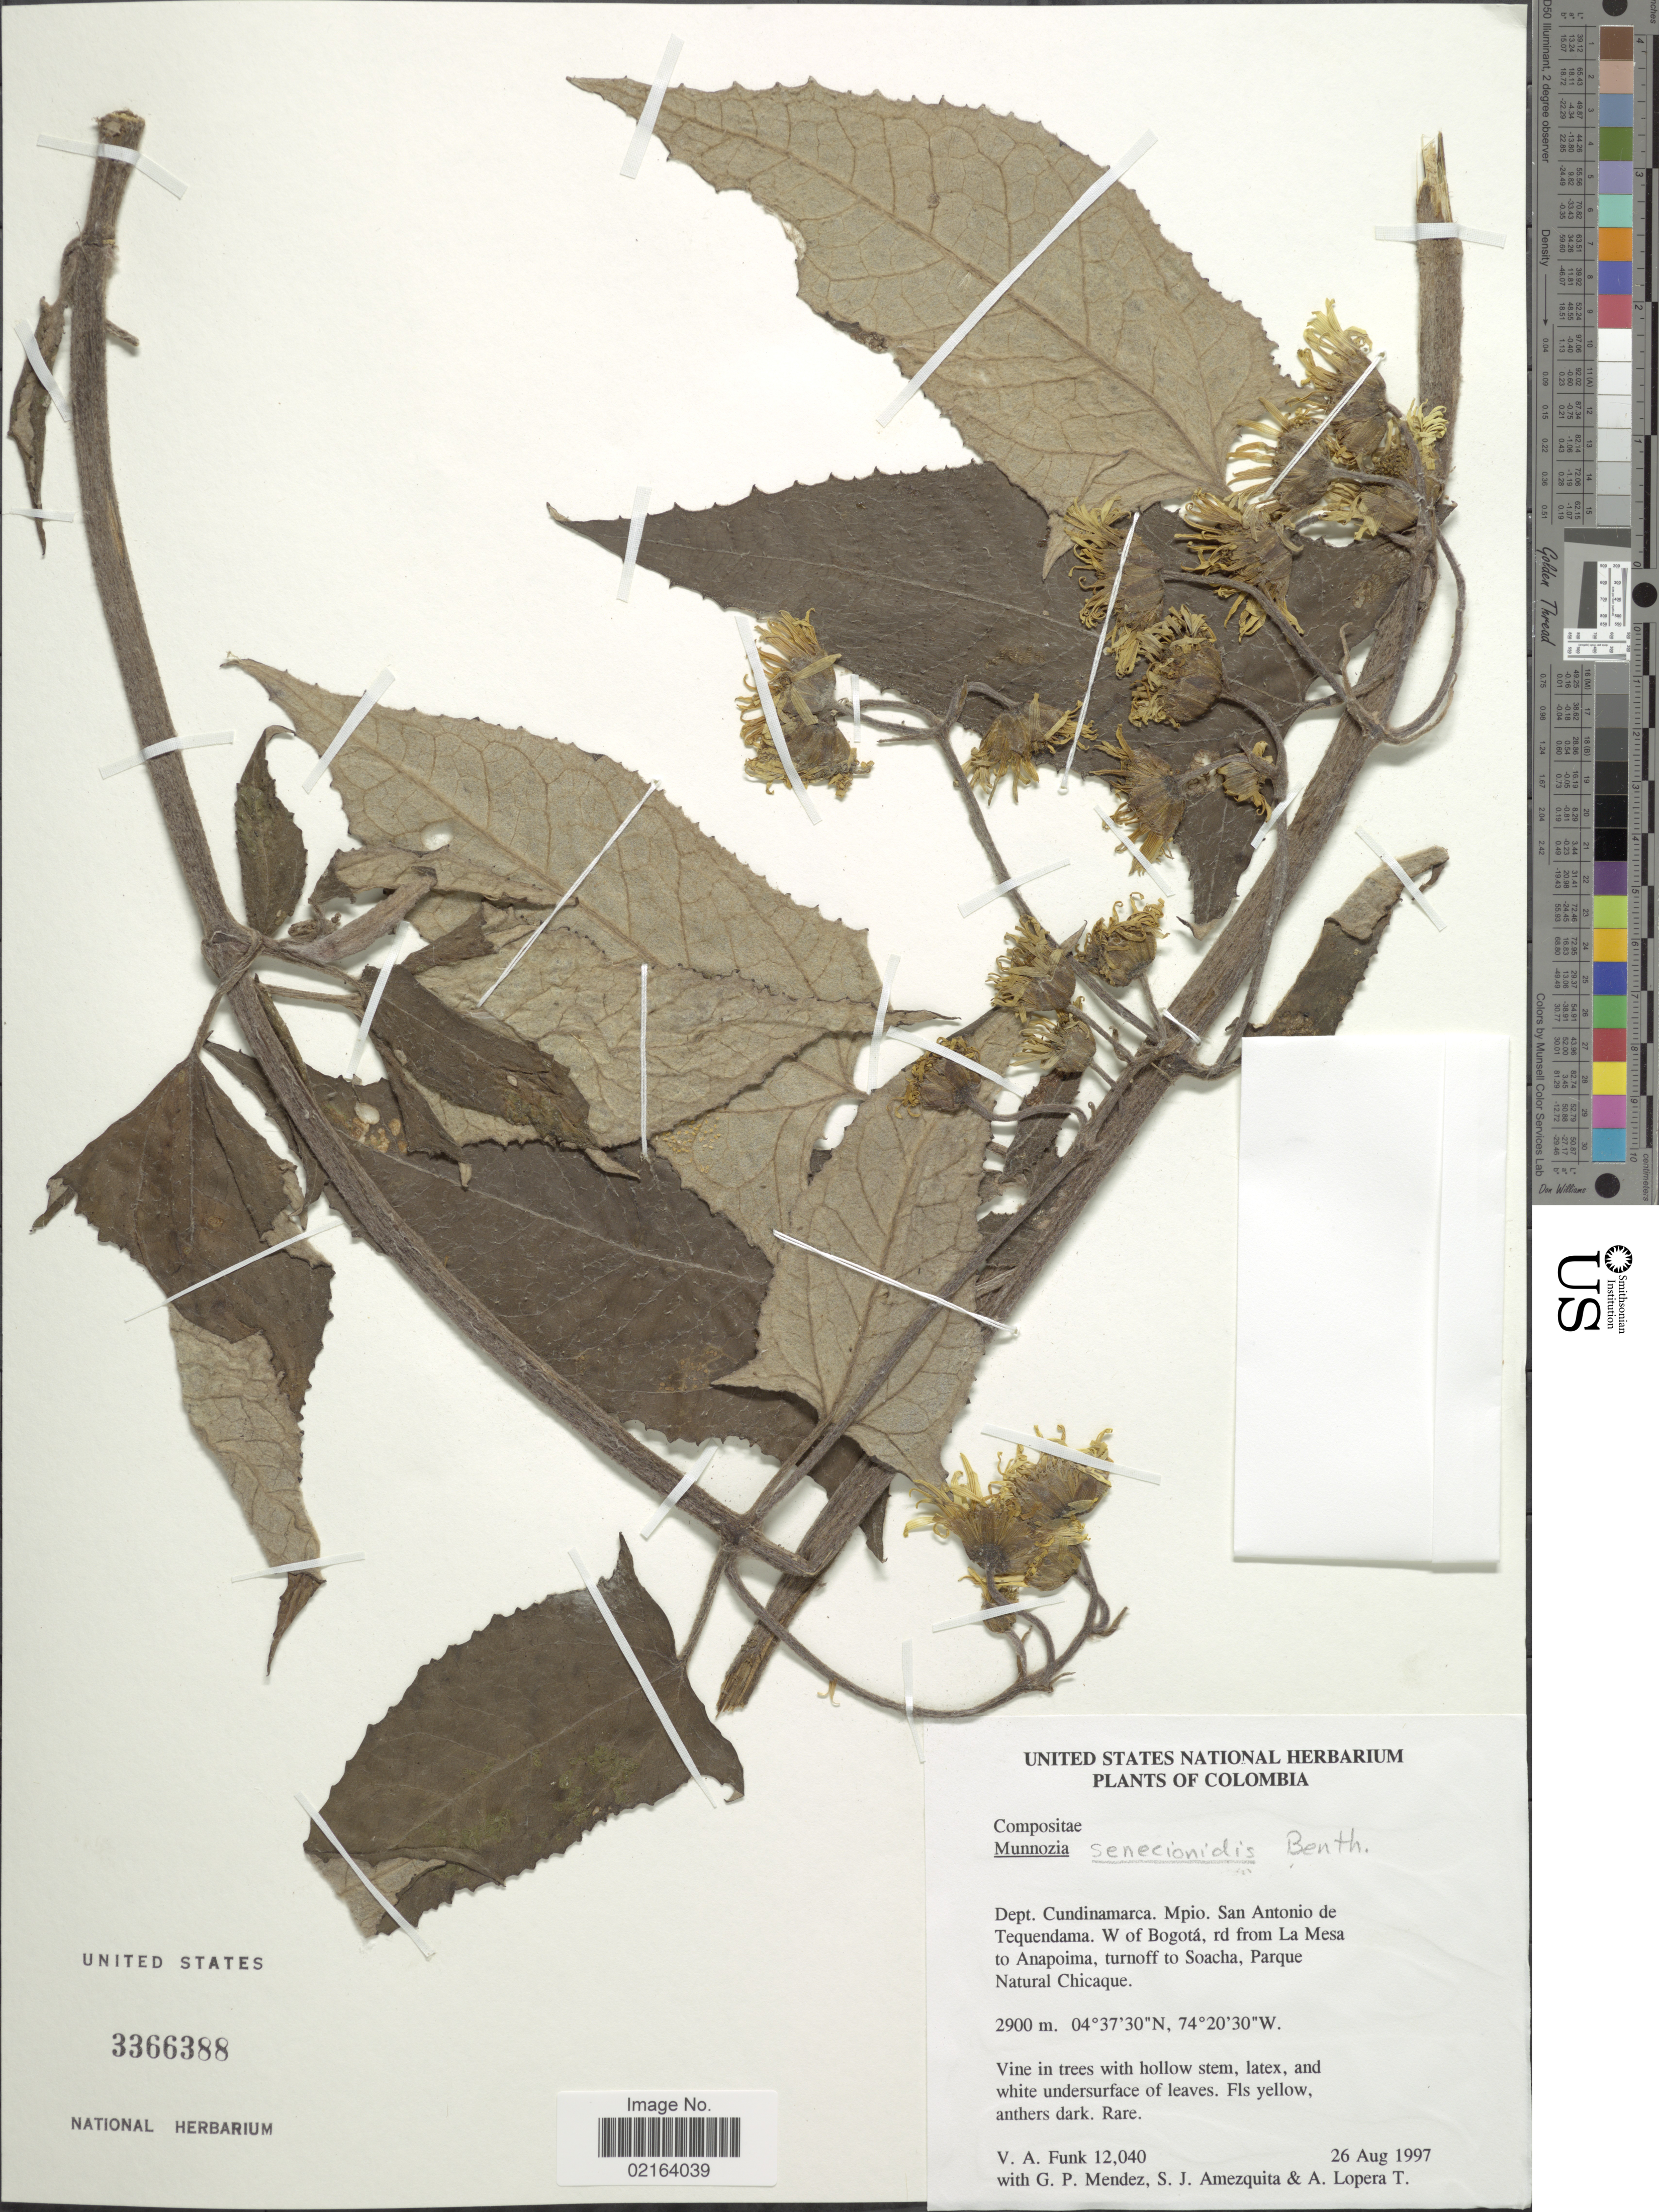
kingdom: Plantae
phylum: Tracheophyta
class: Magnoliopsida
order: Asterales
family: Asteraceae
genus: Munnozia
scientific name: Munnozia senecionidis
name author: Benth.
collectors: V. Funk, G. Mendez, S. Amezquita & A. Lopera T.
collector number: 12040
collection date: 1997-08-26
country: Colombia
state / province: Cundinamarca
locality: Dept. Cundinamarca, Mpio. San Antonio de Tequendama, W of Bogota, rd from La Mesa to Anapoima, turnoff to Soacha, Parque Natural Chicaque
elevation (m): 2900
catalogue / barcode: US 3366388